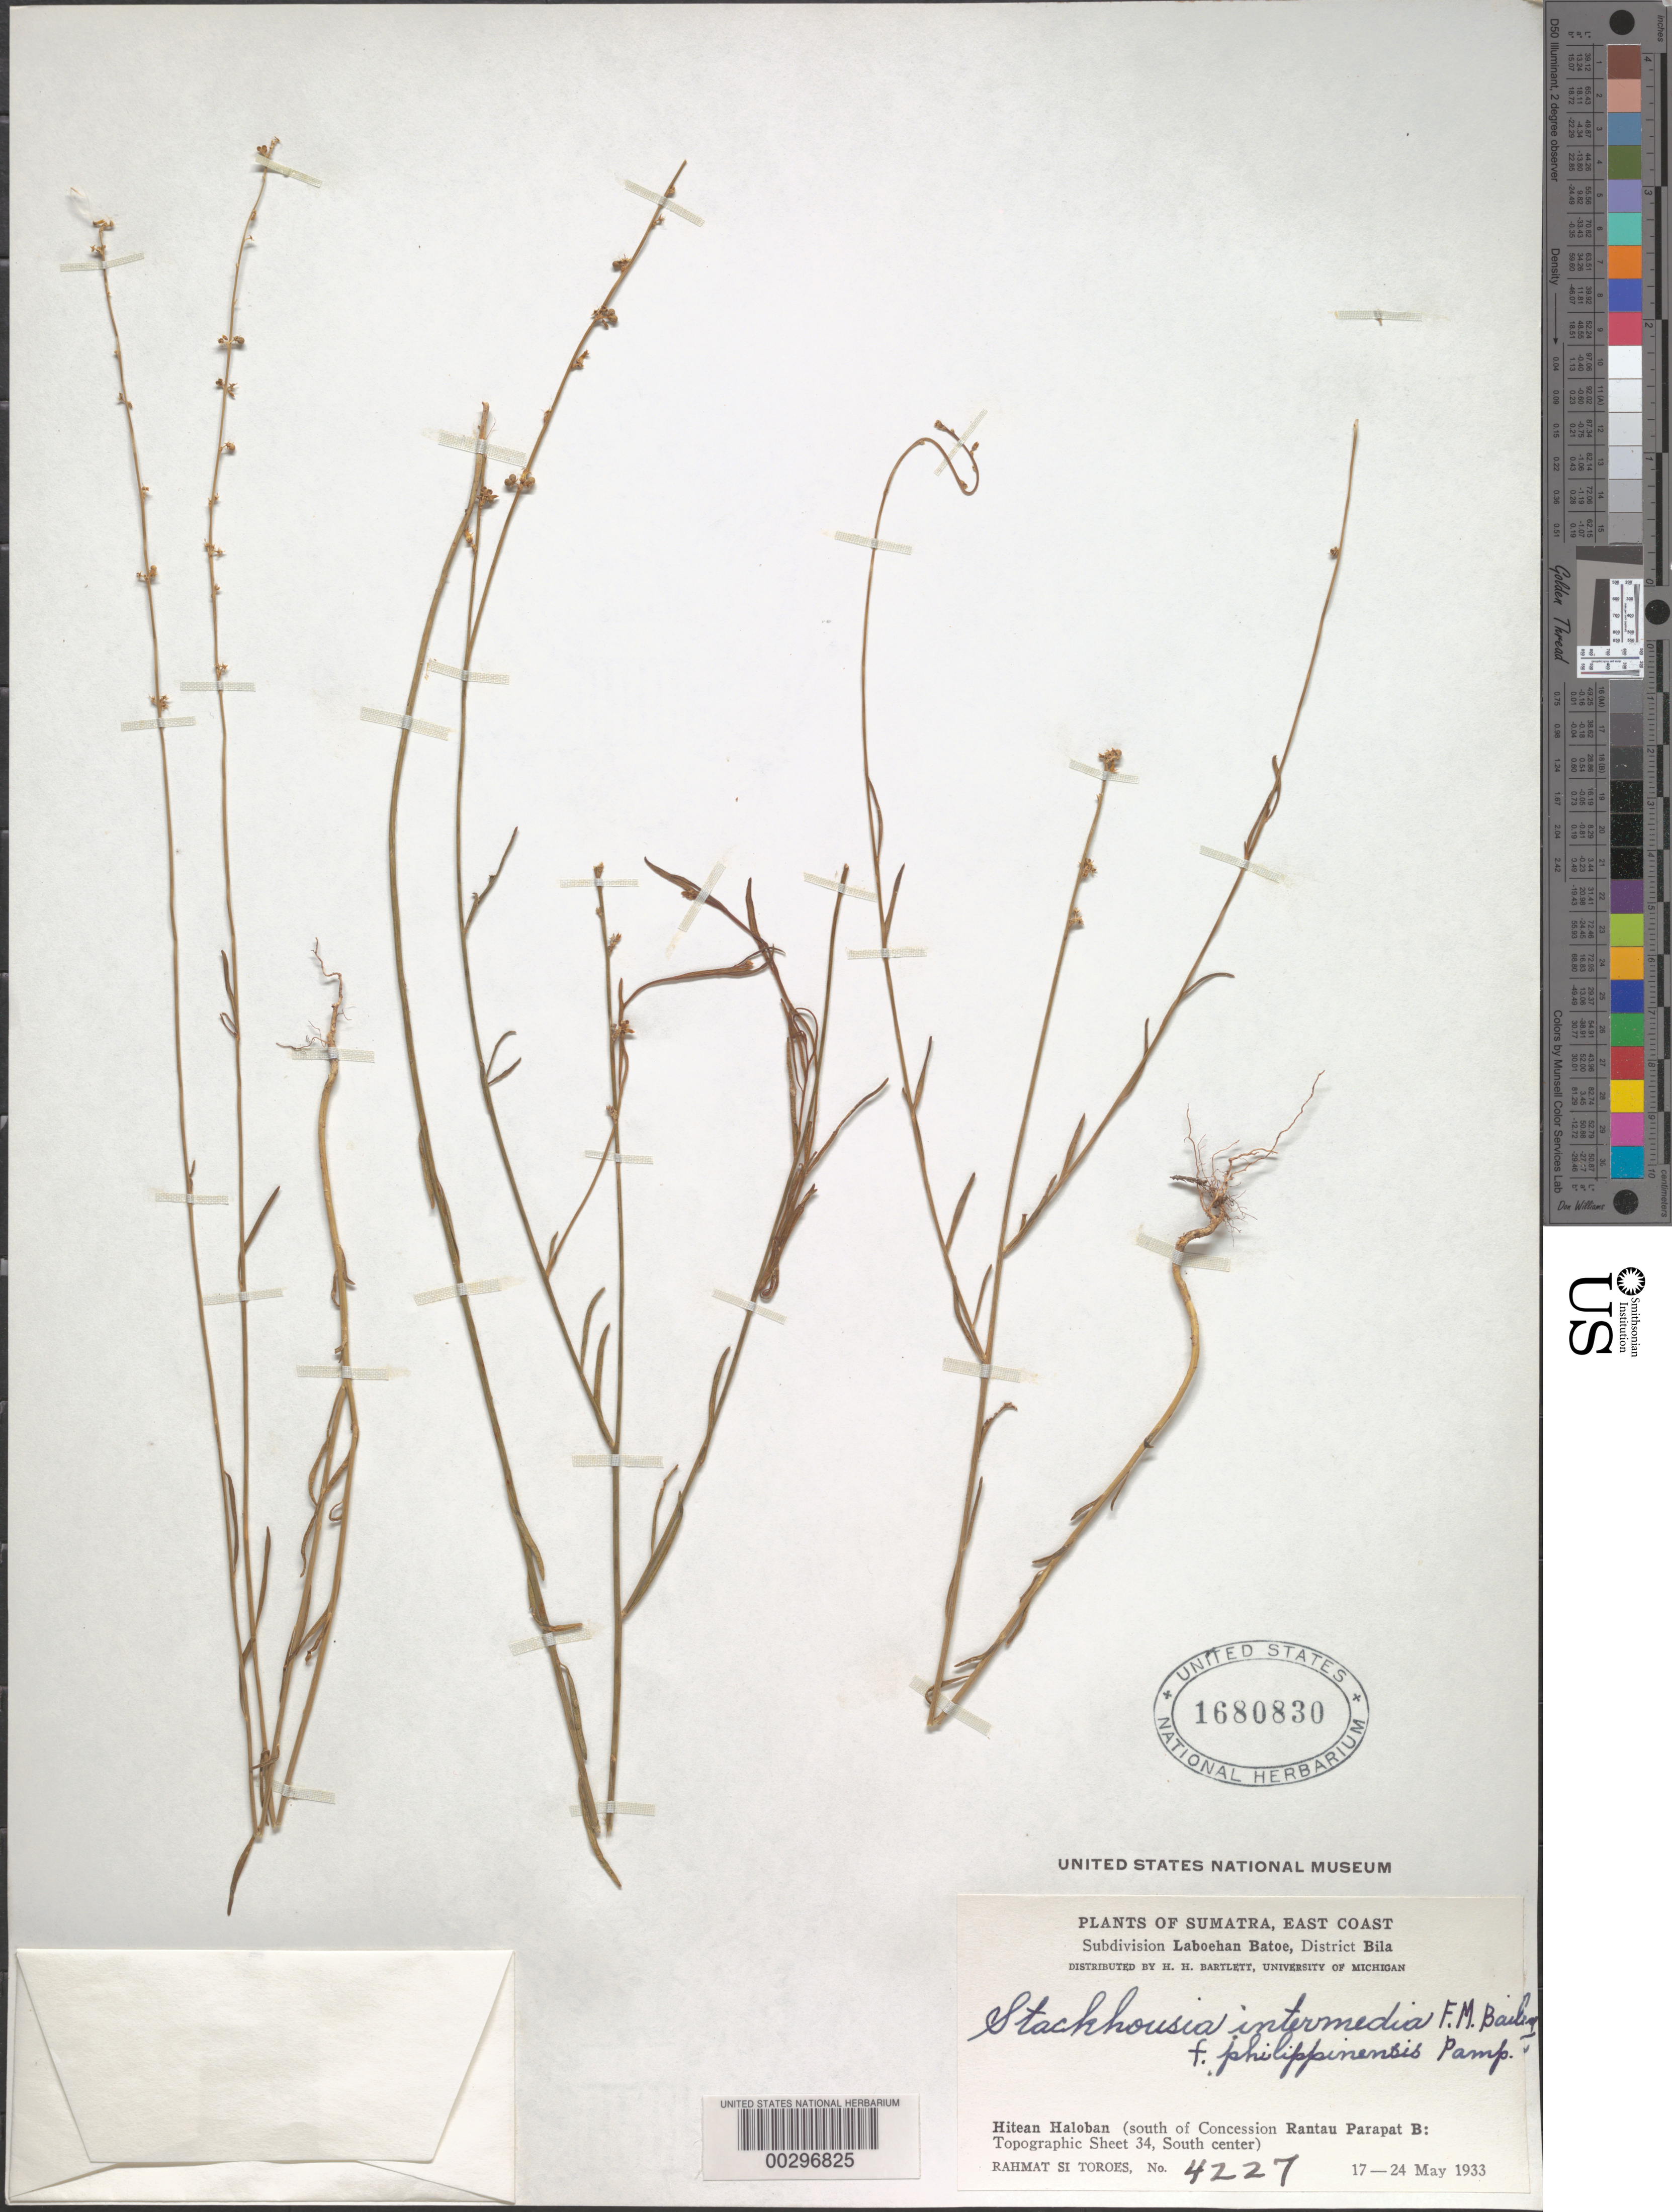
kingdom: Plantae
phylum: Tracheophyta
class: Magnoliopsida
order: Celastrales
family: Celastraceae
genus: Stackhousia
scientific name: Stackhousia intermedia f. philippinensis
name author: Pamp.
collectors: Rahmat Si Boeea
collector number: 4227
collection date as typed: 17 May 1933 to 24 May 1933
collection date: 1933-05-17/1933-05-24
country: Indonesia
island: Sumatra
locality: Hitean haloban (s of concession rantau parapat b:)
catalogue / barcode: US 1680830